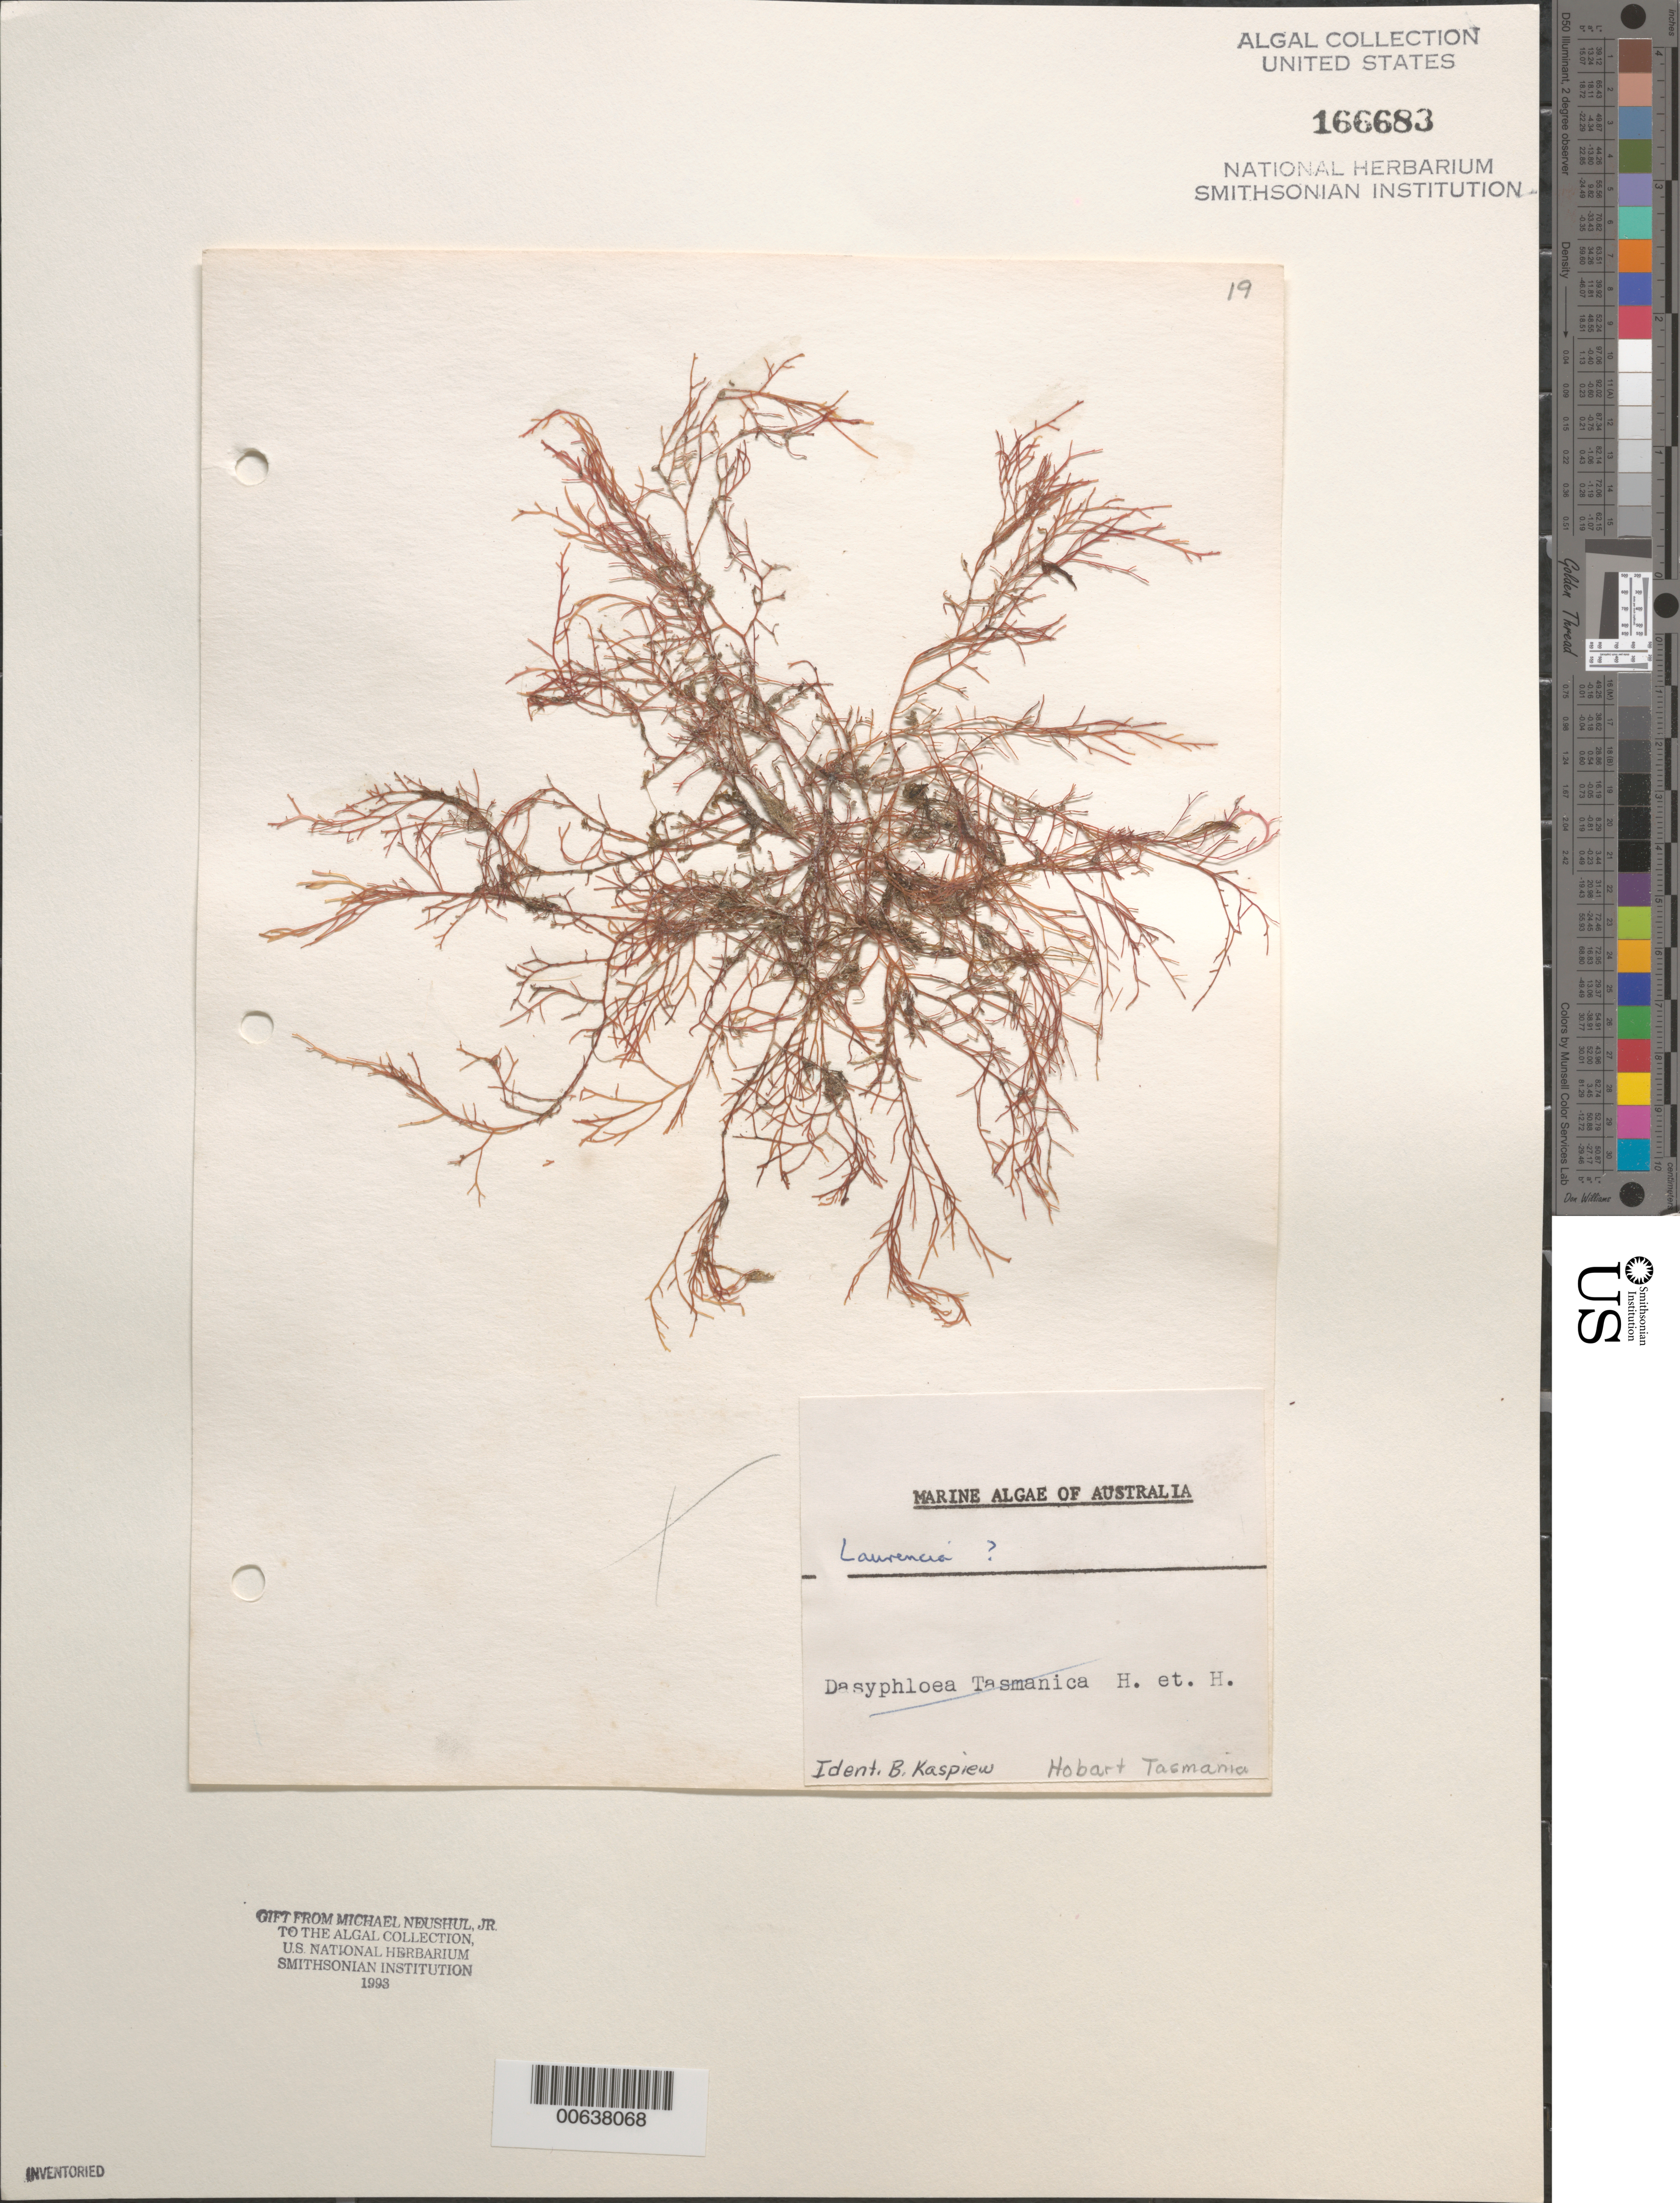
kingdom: Plantae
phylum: Rhodophyta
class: Florideophyceae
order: Ceramiales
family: Rhodomelaceae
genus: Laurencia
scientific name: Laurencia sp.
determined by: Kaspiew, B.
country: Australia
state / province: Tasmania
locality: Hobart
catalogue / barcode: US 166683